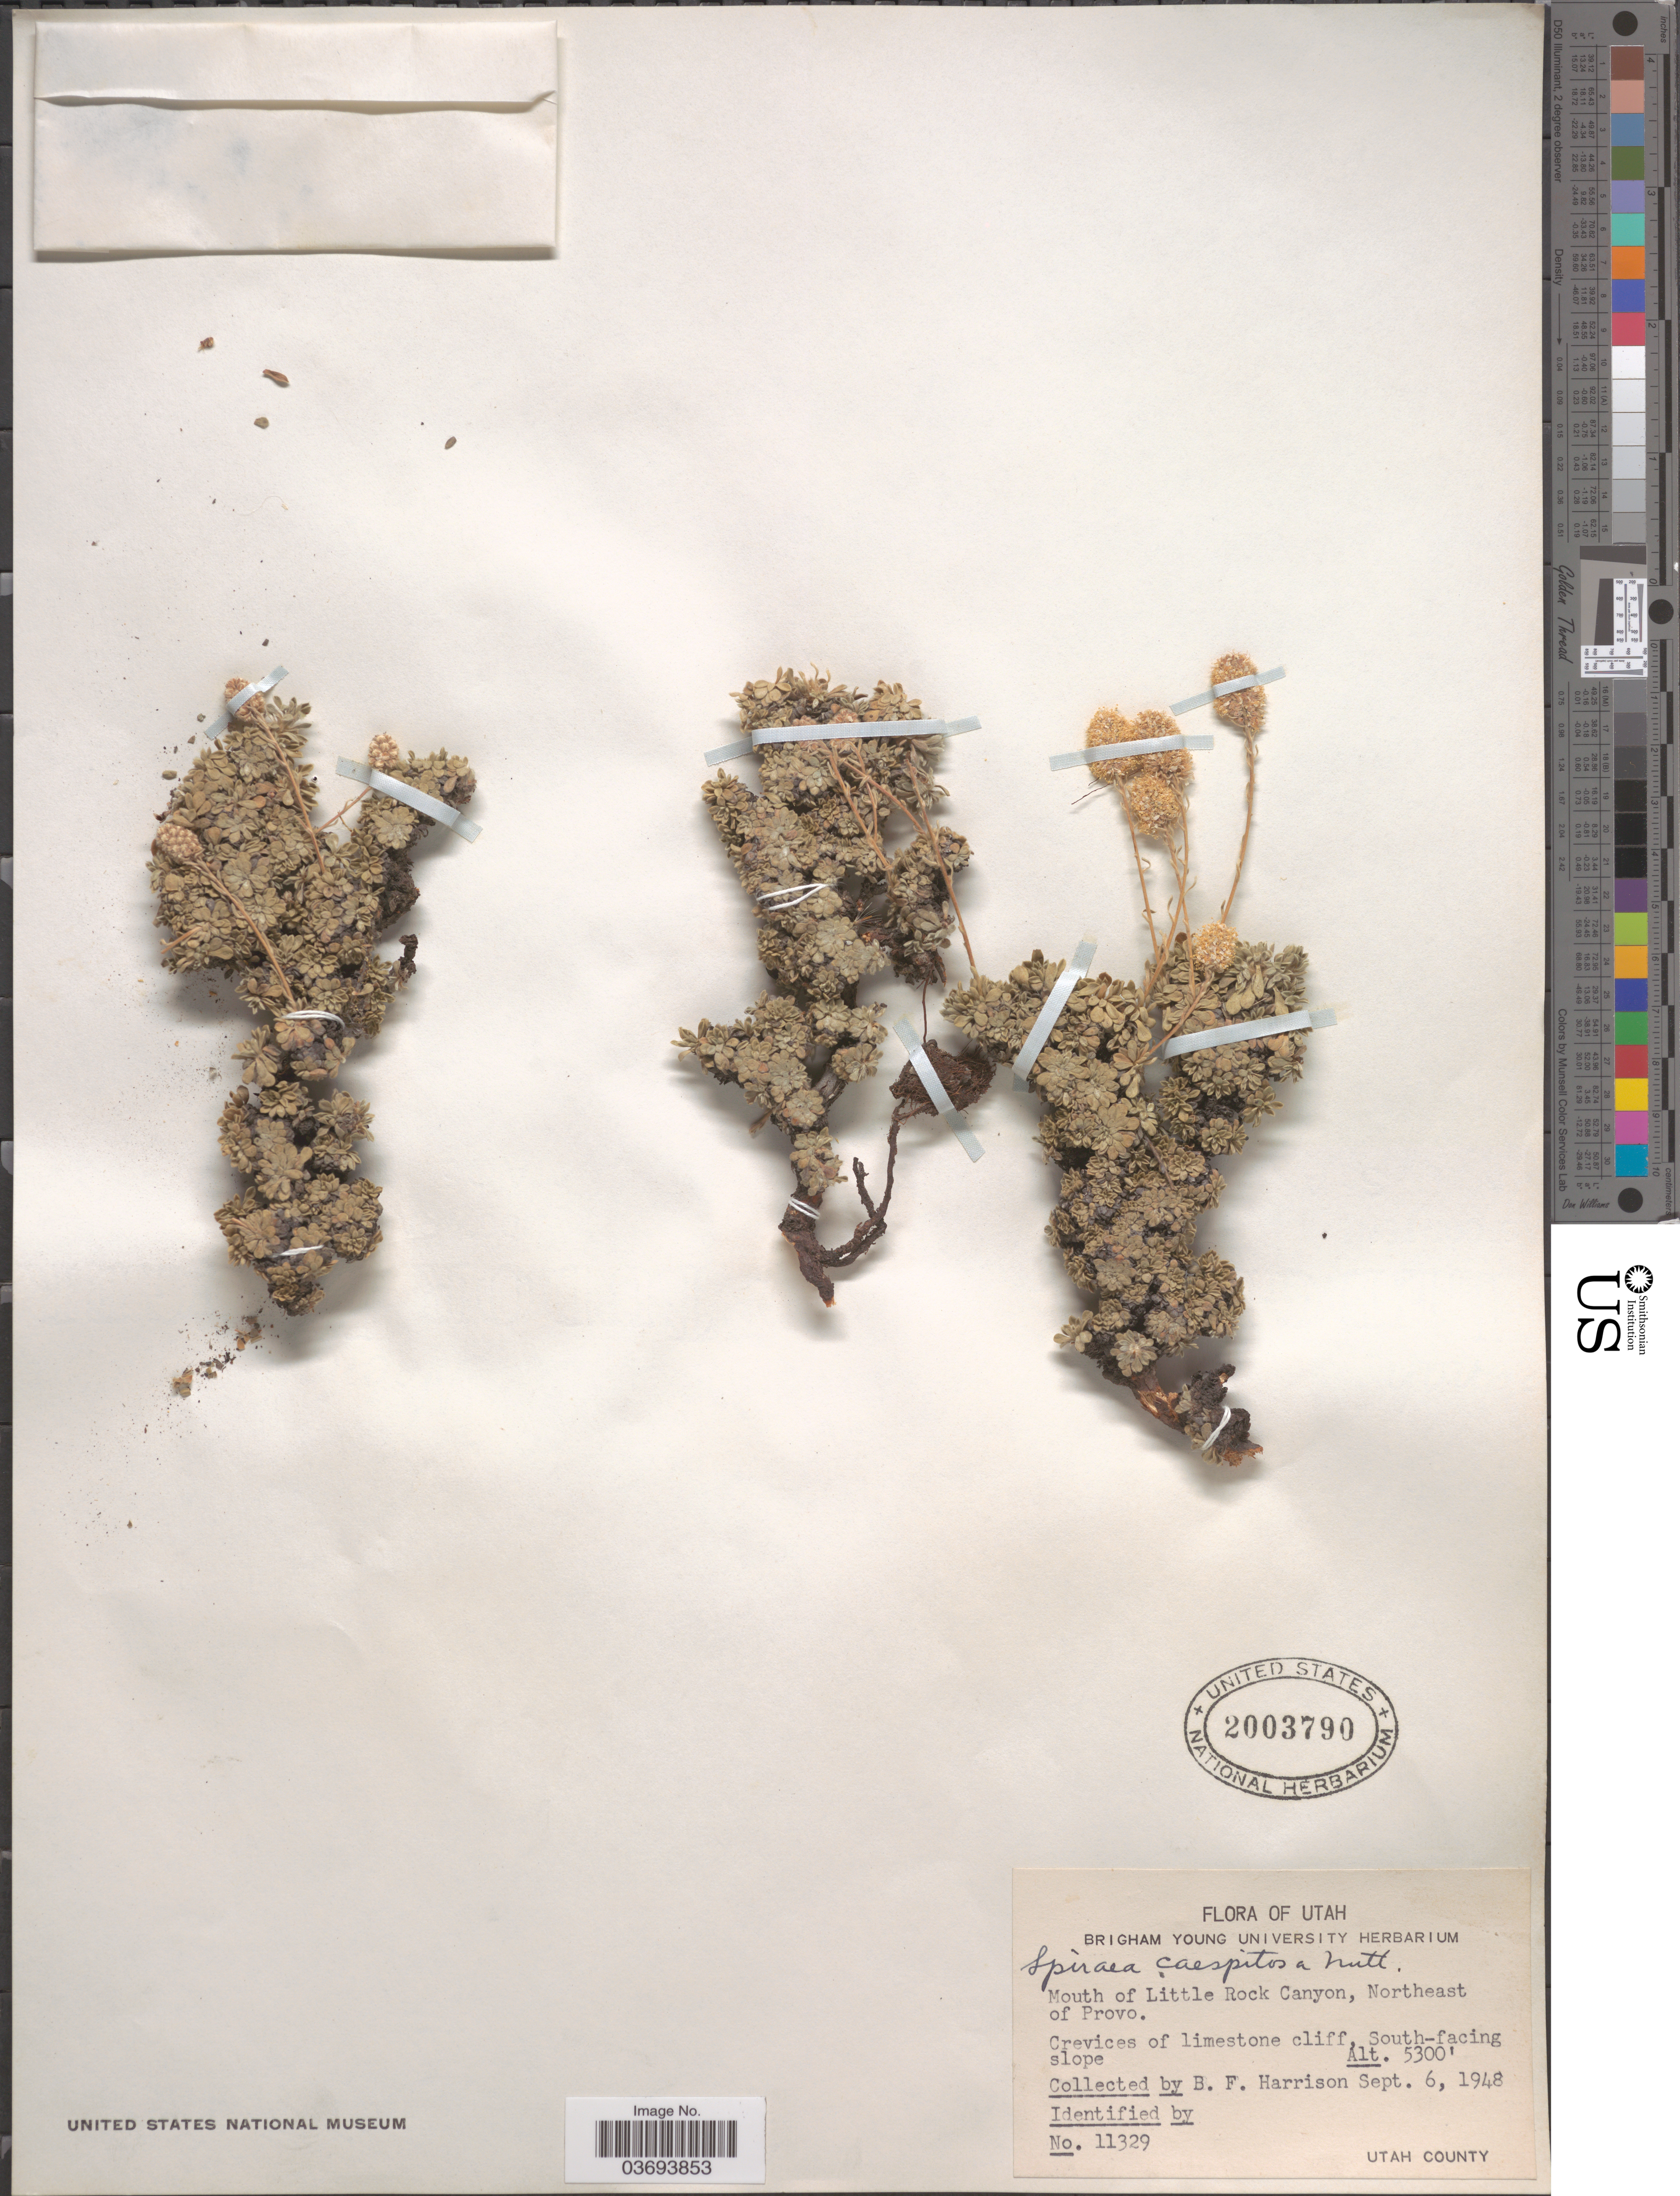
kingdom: Plantae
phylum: Tracheophyta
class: Magnoliopsida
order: Rosales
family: Rosaceae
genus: Petrophytum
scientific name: Petrophytum caespitosum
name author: (Nutt.) Rydb.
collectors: B. F. Harrison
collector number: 11329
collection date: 1948-09-06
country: United States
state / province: Utah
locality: Mouth of Little Rock Canyon, Northeast of Provo. Utah County. Crevices of limestone cliff, South-facing slope.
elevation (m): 1615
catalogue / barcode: US 2003790